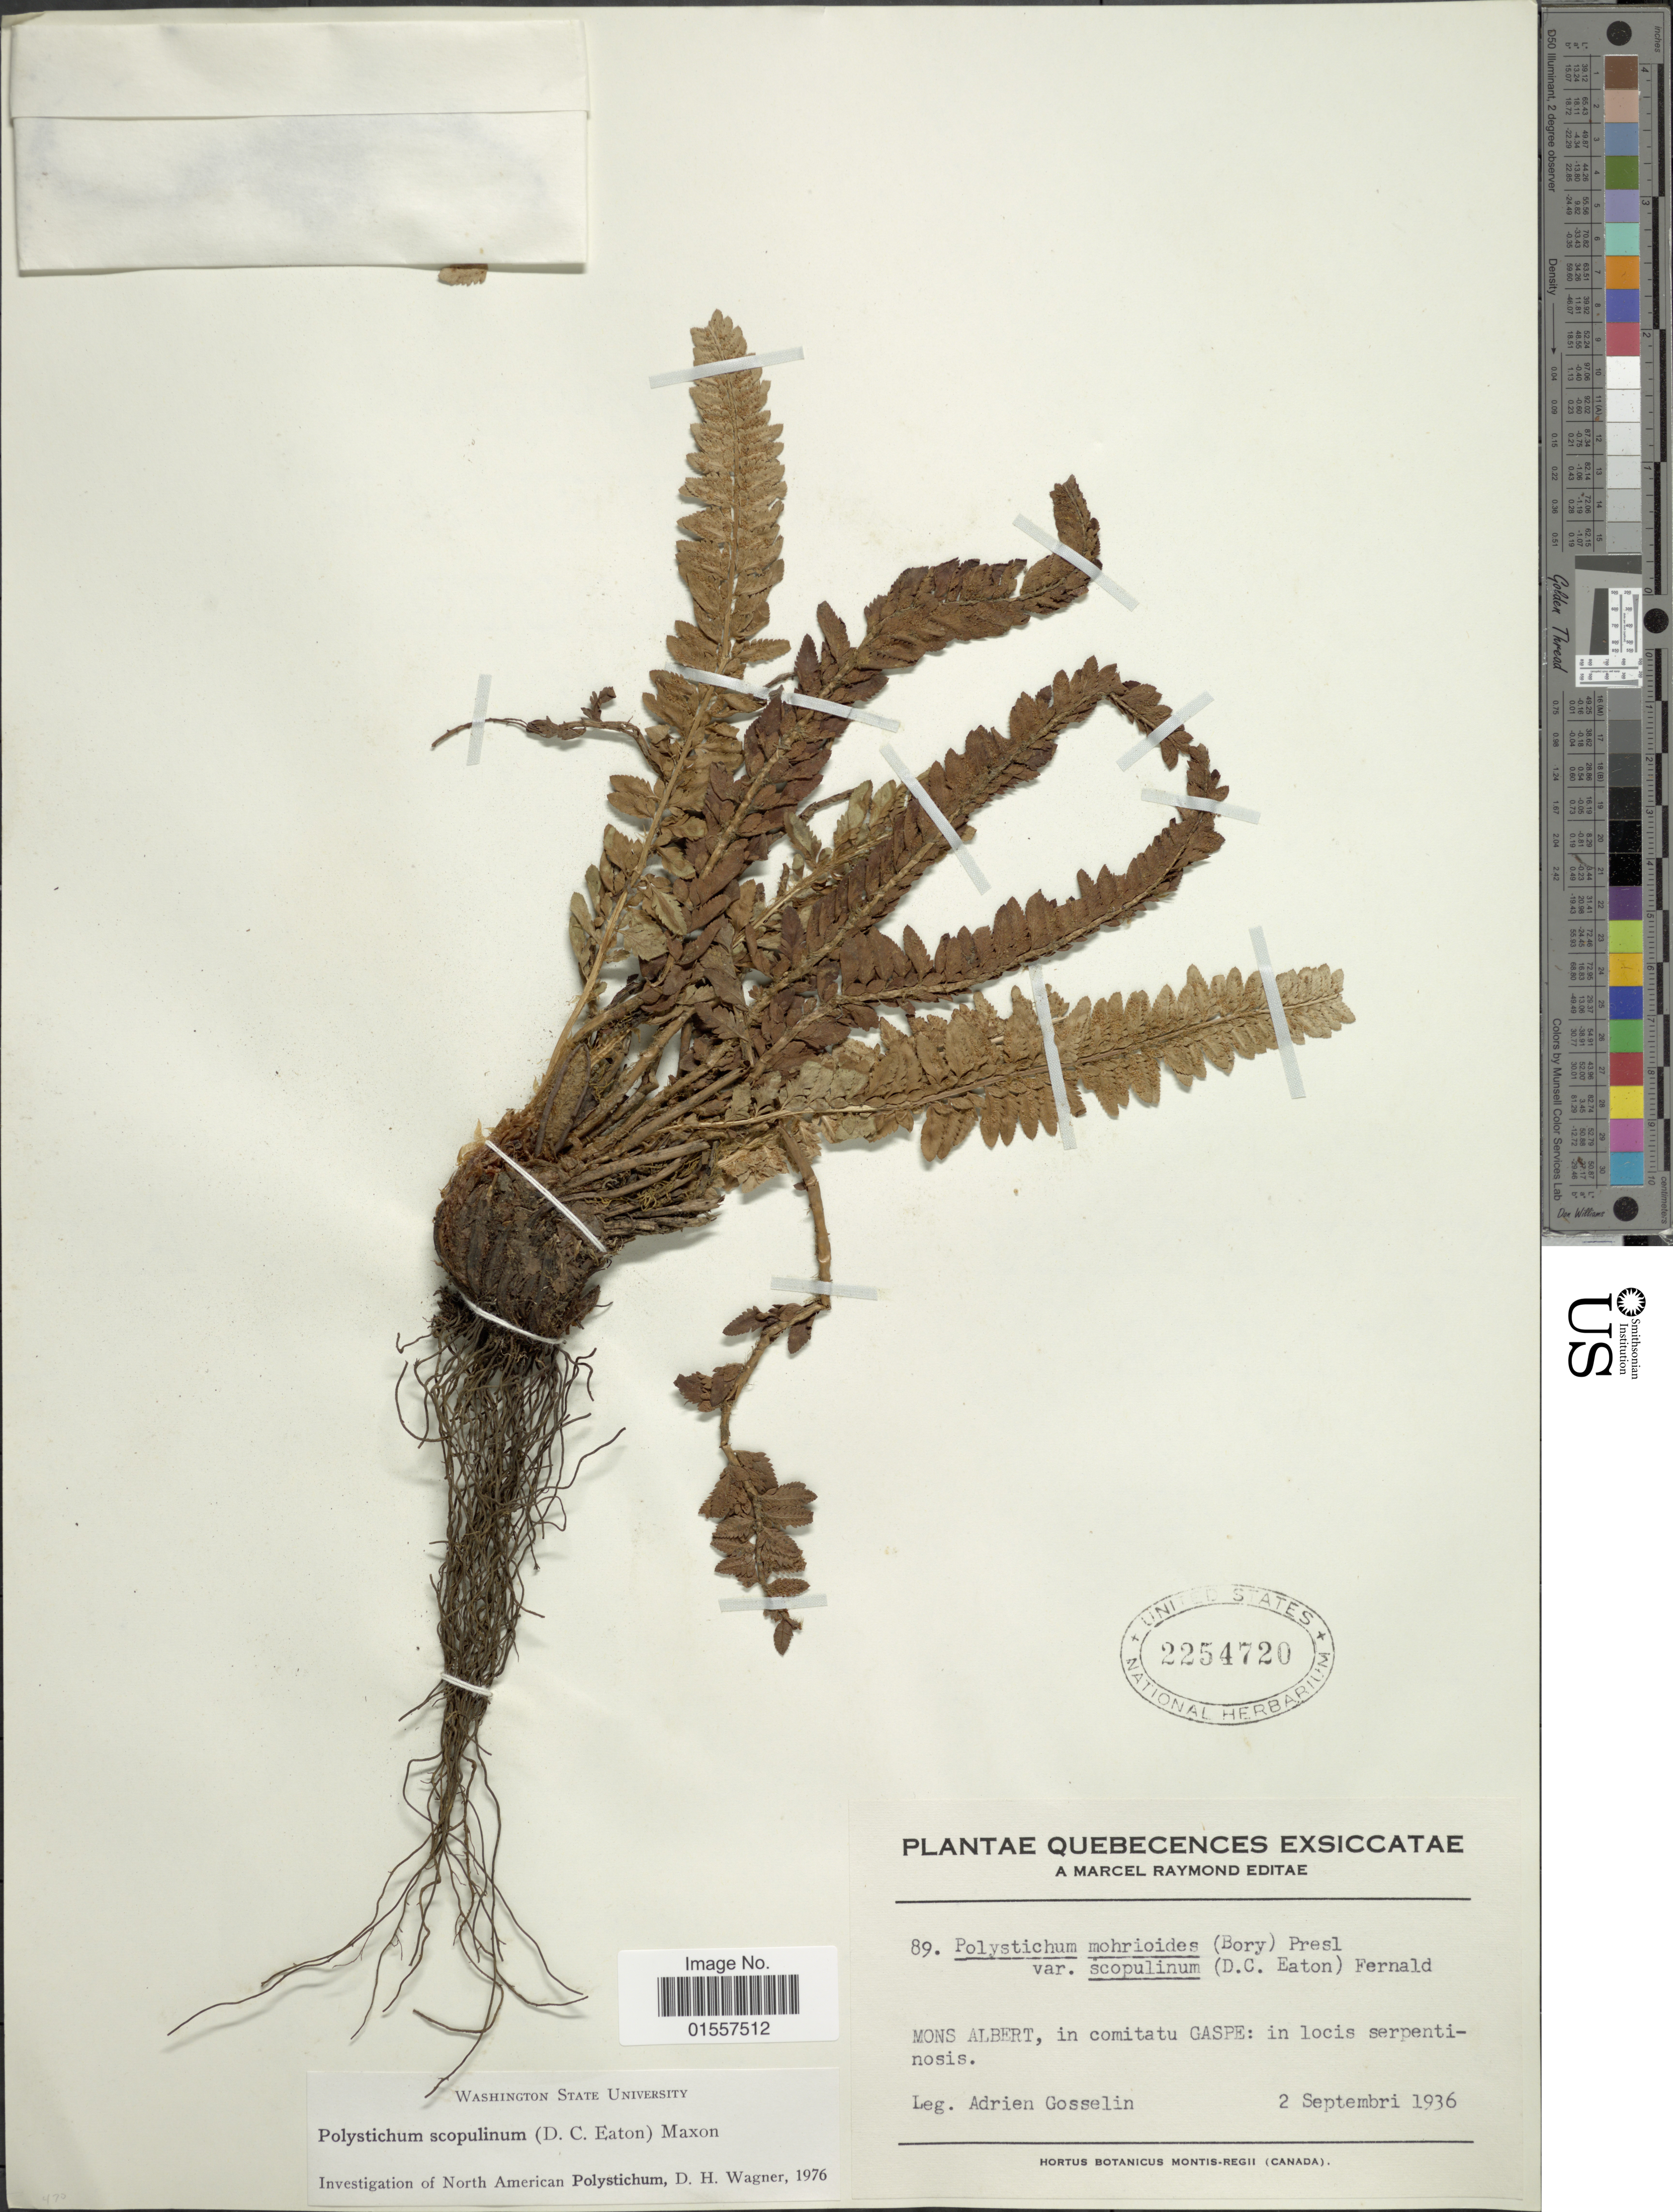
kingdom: Plantae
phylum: Tracheophyta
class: Polypodiopsida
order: Polypodiales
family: Dryopteridaceae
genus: Polystichum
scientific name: Polystichum scopulinum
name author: (D.C. Eaton) Maxon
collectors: A. Gosselin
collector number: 89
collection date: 1936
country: Canada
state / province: Quebec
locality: Quebecences, Mons Albert, in comitatu Gaspe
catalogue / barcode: US 2254720